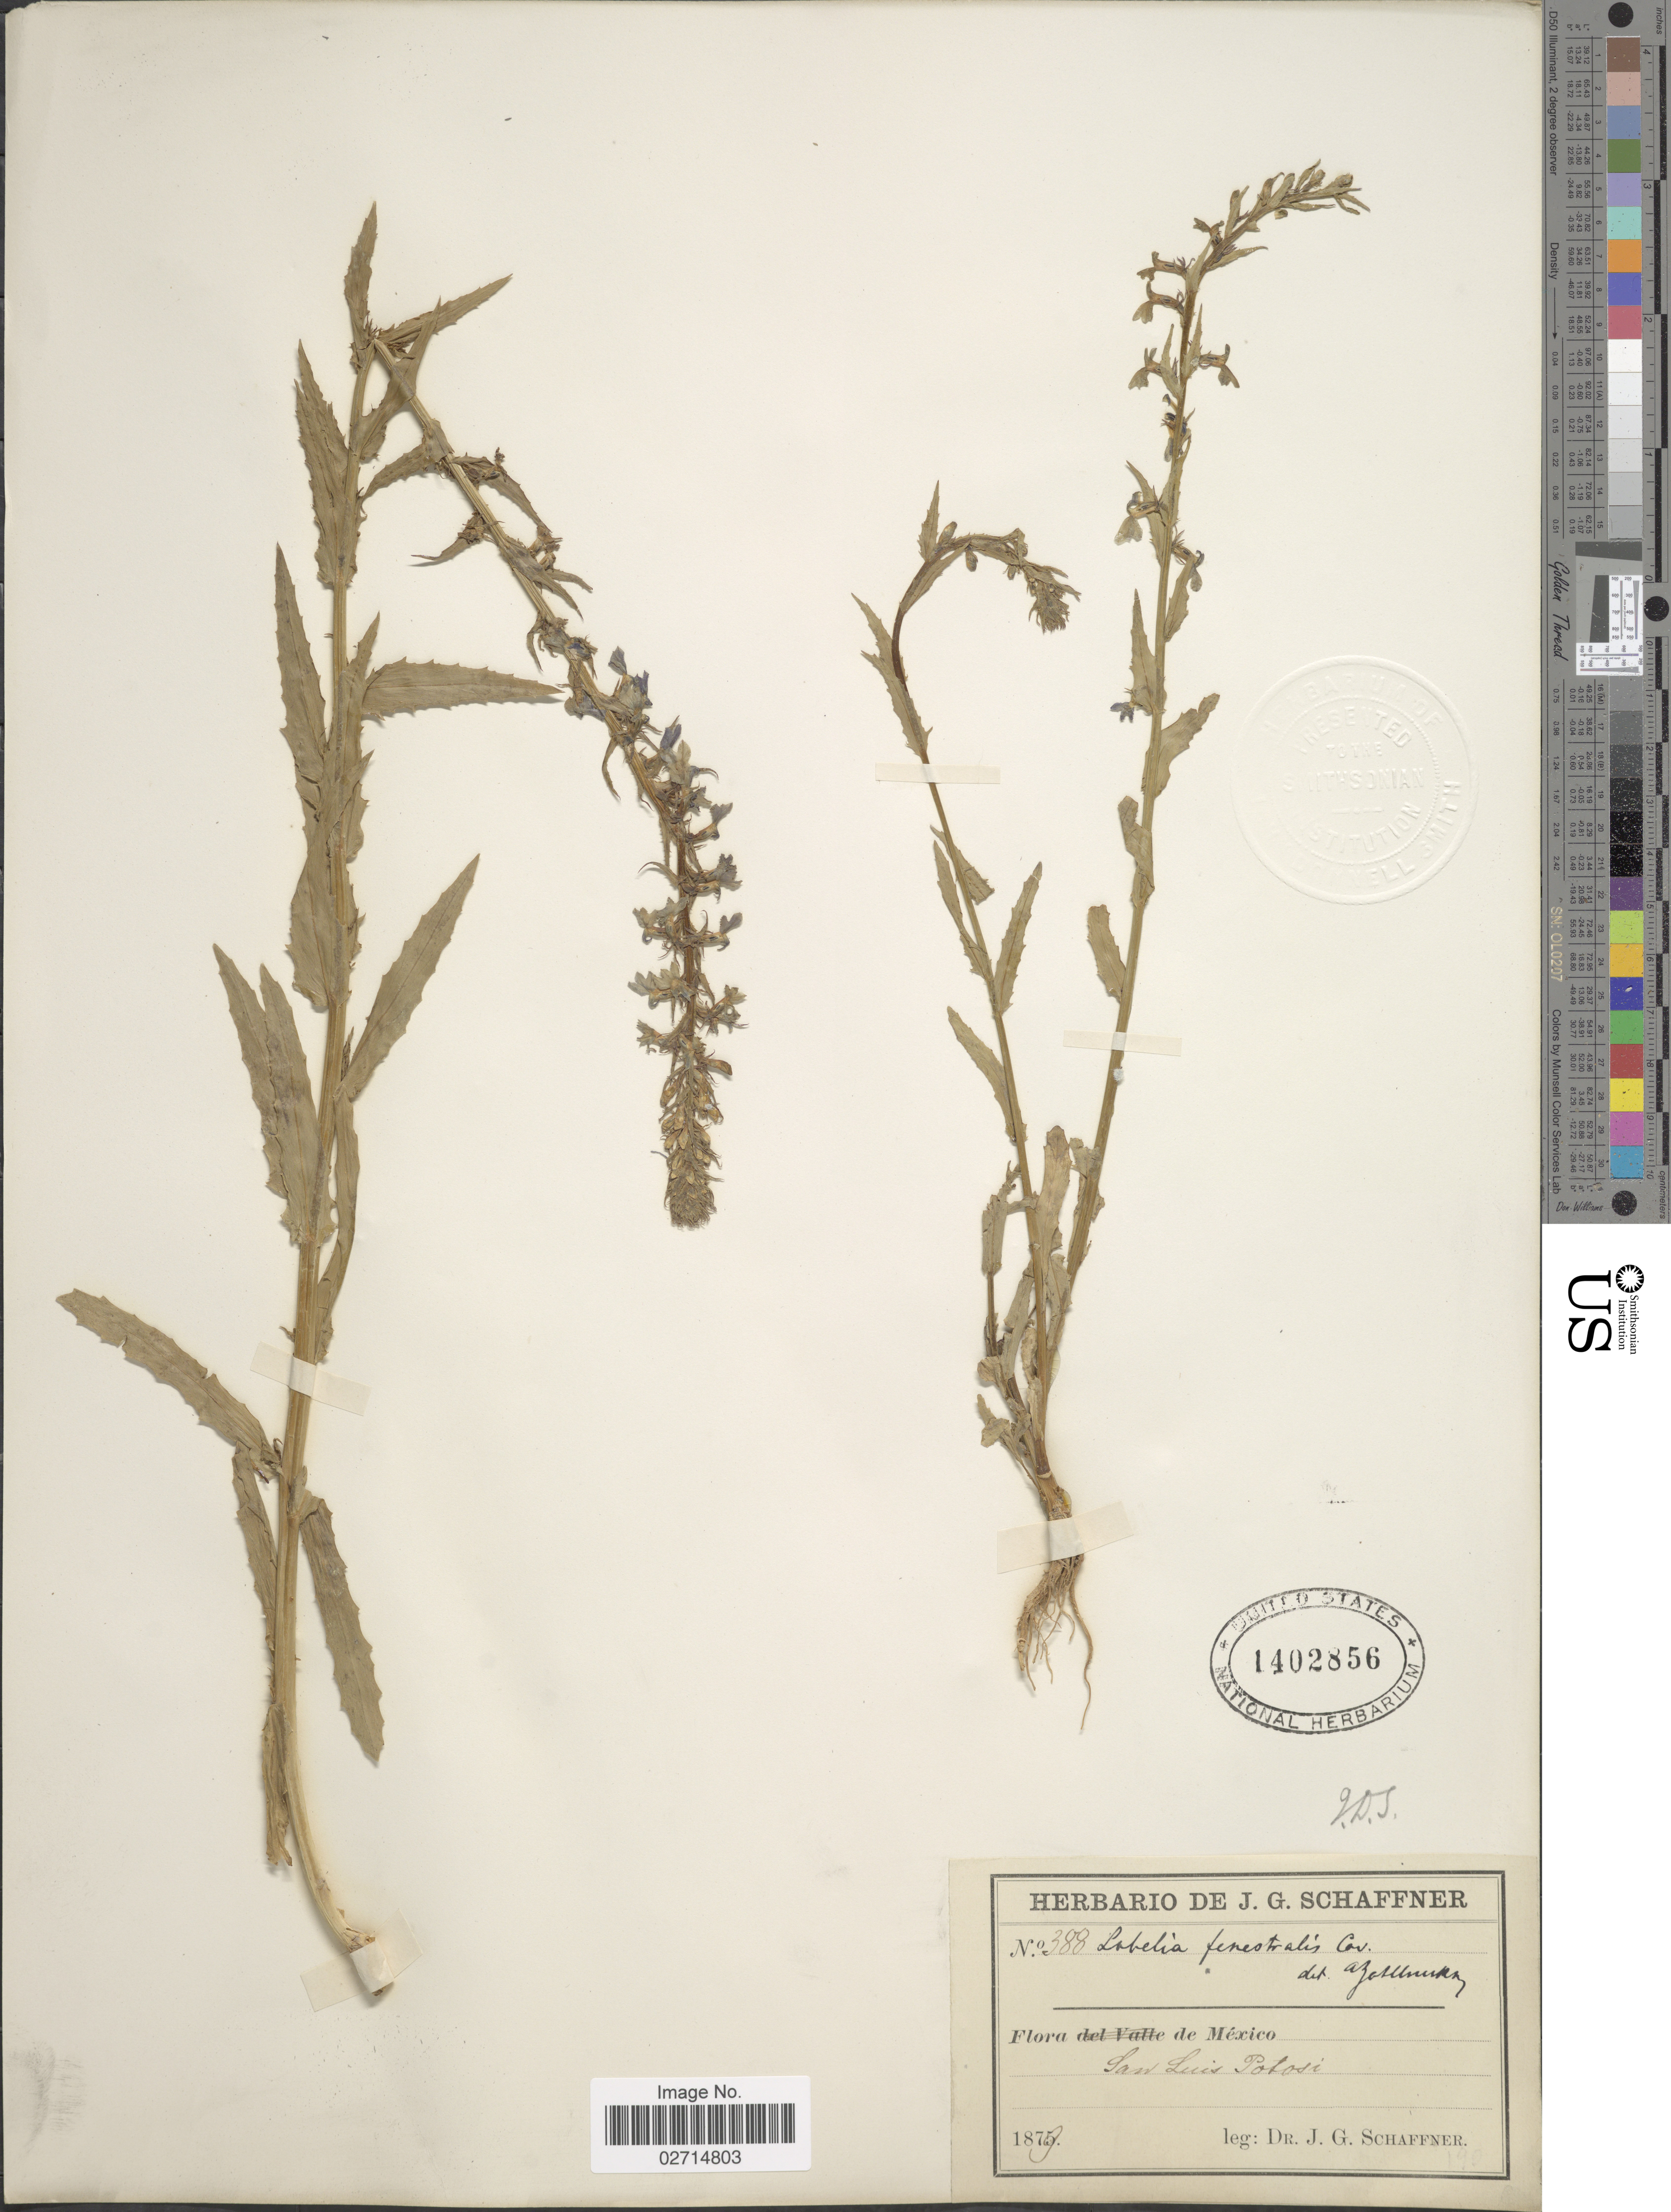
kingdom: Plantae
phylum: Tracheophyta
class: Magnoliopsida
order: Asterales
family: Campanulaceae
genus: Lobelia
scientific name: Lobelia fenestralis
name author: Cav.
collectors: J. G. Schaffner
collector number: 388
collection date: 1879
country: Mexico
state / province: San Luis Potosí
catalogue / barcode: US 1402856